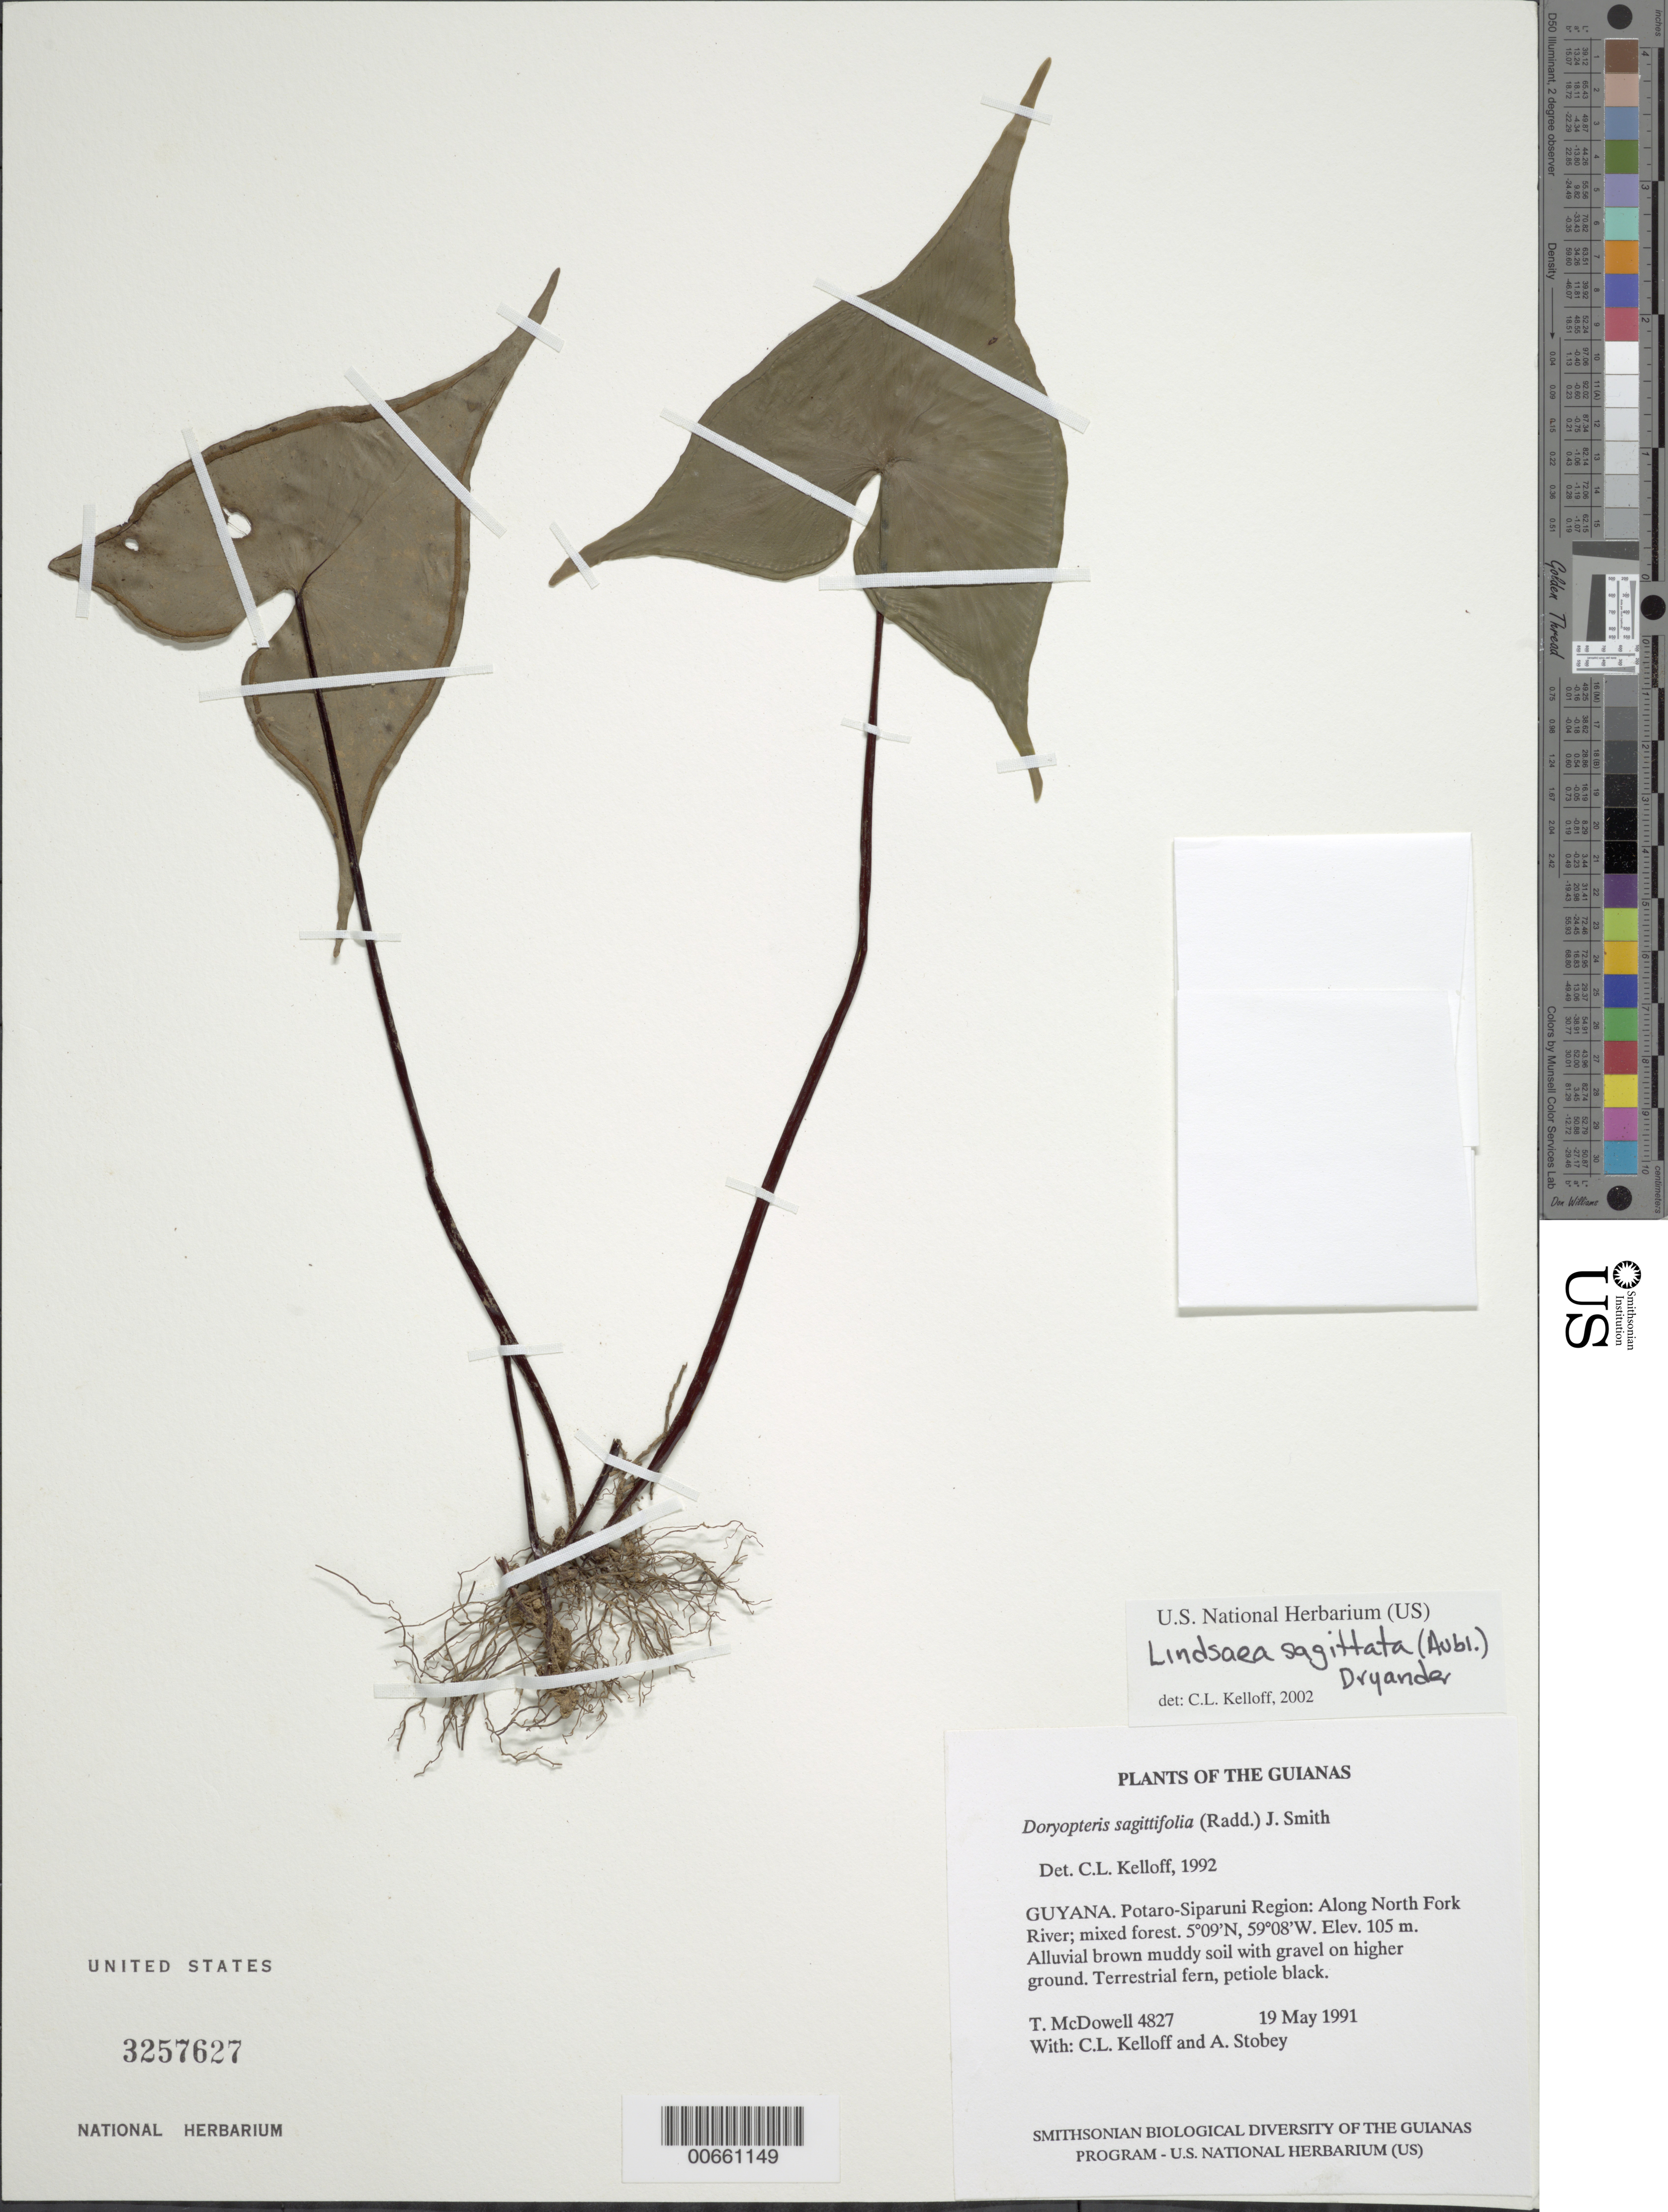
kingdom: Plantae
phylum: Tracheophyta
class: Polypodiopsida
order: Polypodiales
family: Lindsaeaceae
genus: Lindsaea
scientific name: Lindsaea sagittata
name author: (Aubl.) Dryand.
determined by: Kelloff, Carol L., (US), Smithsonian Institution - National Museum of Natural History (UNITED STATES)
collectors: T. McDowell, C. L. Kelloff & A. Stobey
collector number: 4827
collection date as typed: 19 May 1991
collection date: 1991-05-19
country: Guyana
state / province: Potaro-Siparuni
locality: Along North Fork River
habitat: Mixed forest. Alluvial brown muddy soil with gravel on higher ground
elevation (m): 105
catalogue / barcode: US 3257627